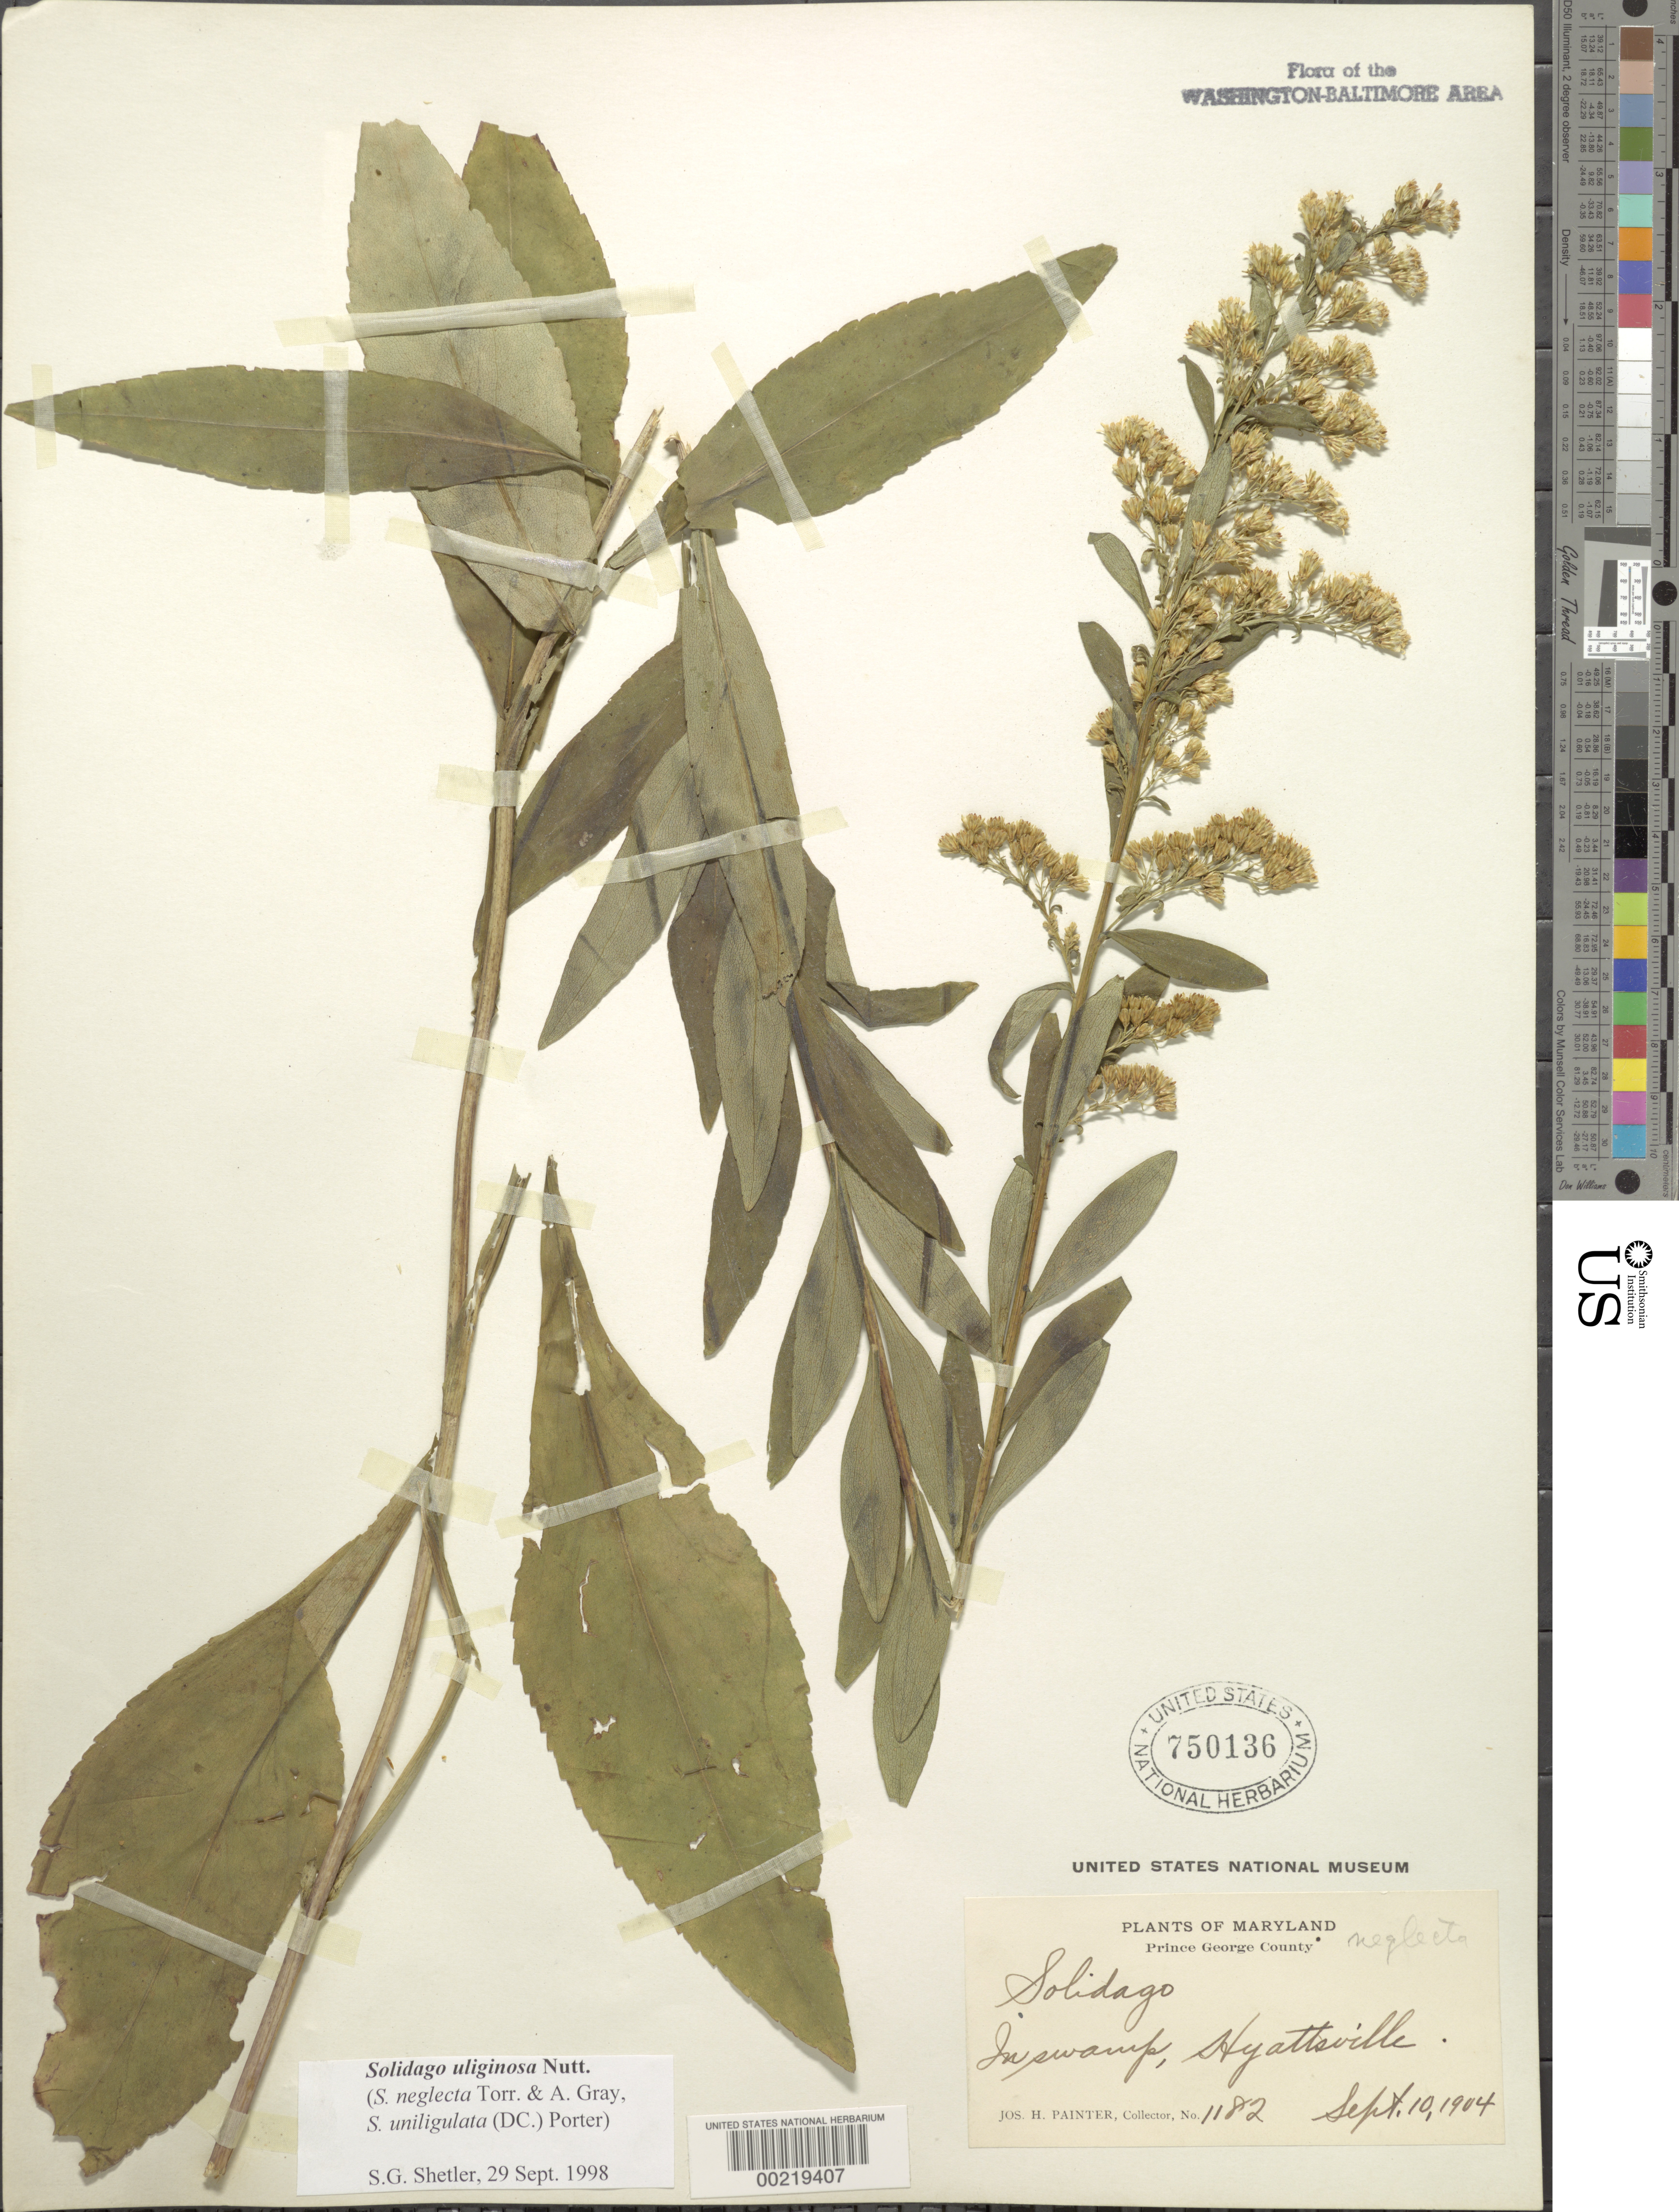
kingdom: Plantae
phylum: Tracheophyta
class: Magnoliopsida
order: Asterales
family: Asteraceae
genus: Solidago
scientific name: Solidago uliginosa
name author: Nutt.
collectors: J. H. Painter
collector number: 1182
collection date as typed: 10 Sep 1904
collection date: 1904-09-10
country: United States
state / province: Maryland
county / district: Prince George's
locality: Hyattsville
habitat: Swamp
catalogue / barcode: US 750136